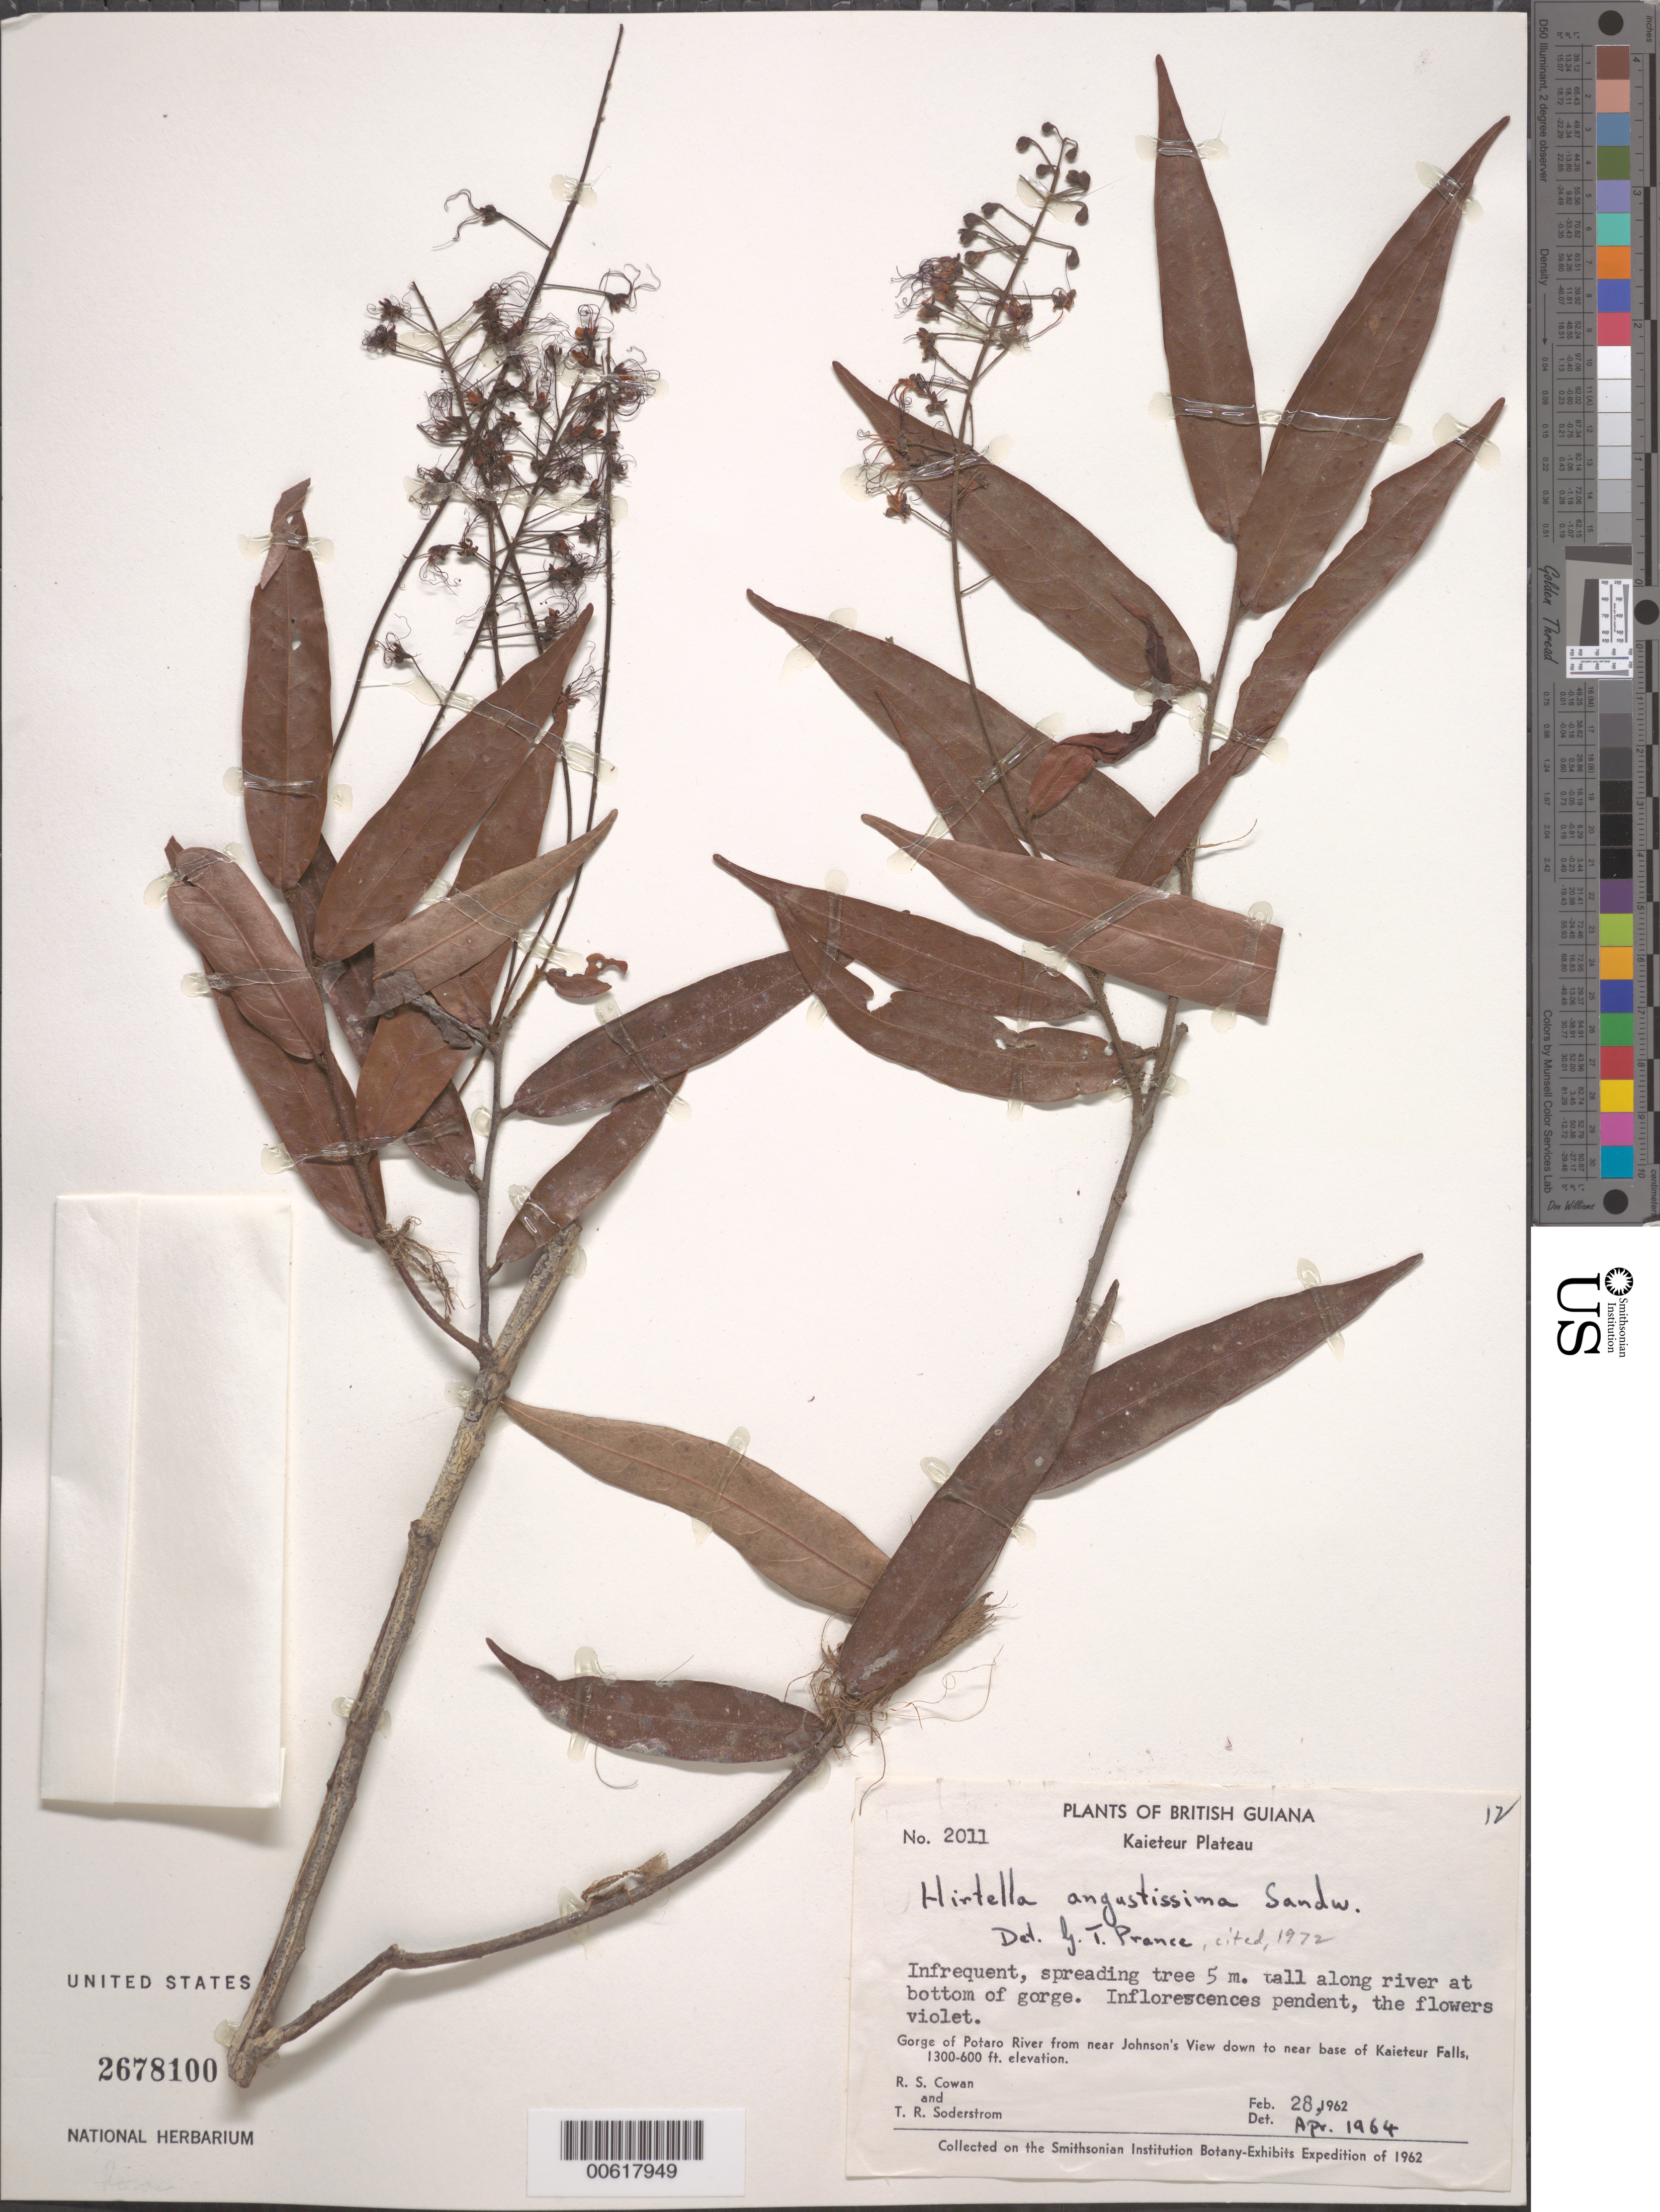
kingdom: Plantae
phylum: Tracheophyta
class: Magnoliopsida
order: Malpighiales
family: Chrysobalanaceae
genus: Hirtella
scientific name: Hirtella angustissima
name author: Sandw.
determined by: Prance, G. T.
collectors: R. S. Cowan & T. R. Soderstrom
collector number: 2011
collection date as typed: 28-Feb-62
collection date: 1962-02-28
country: Guyana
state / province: Potaro-Siparuni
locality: Kaieteur Plateau, Potaro R. gorge, from near Johnson's view down to near base of Falls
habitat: Along river at bottom of gorge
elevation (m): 183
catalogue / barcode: US 2678100